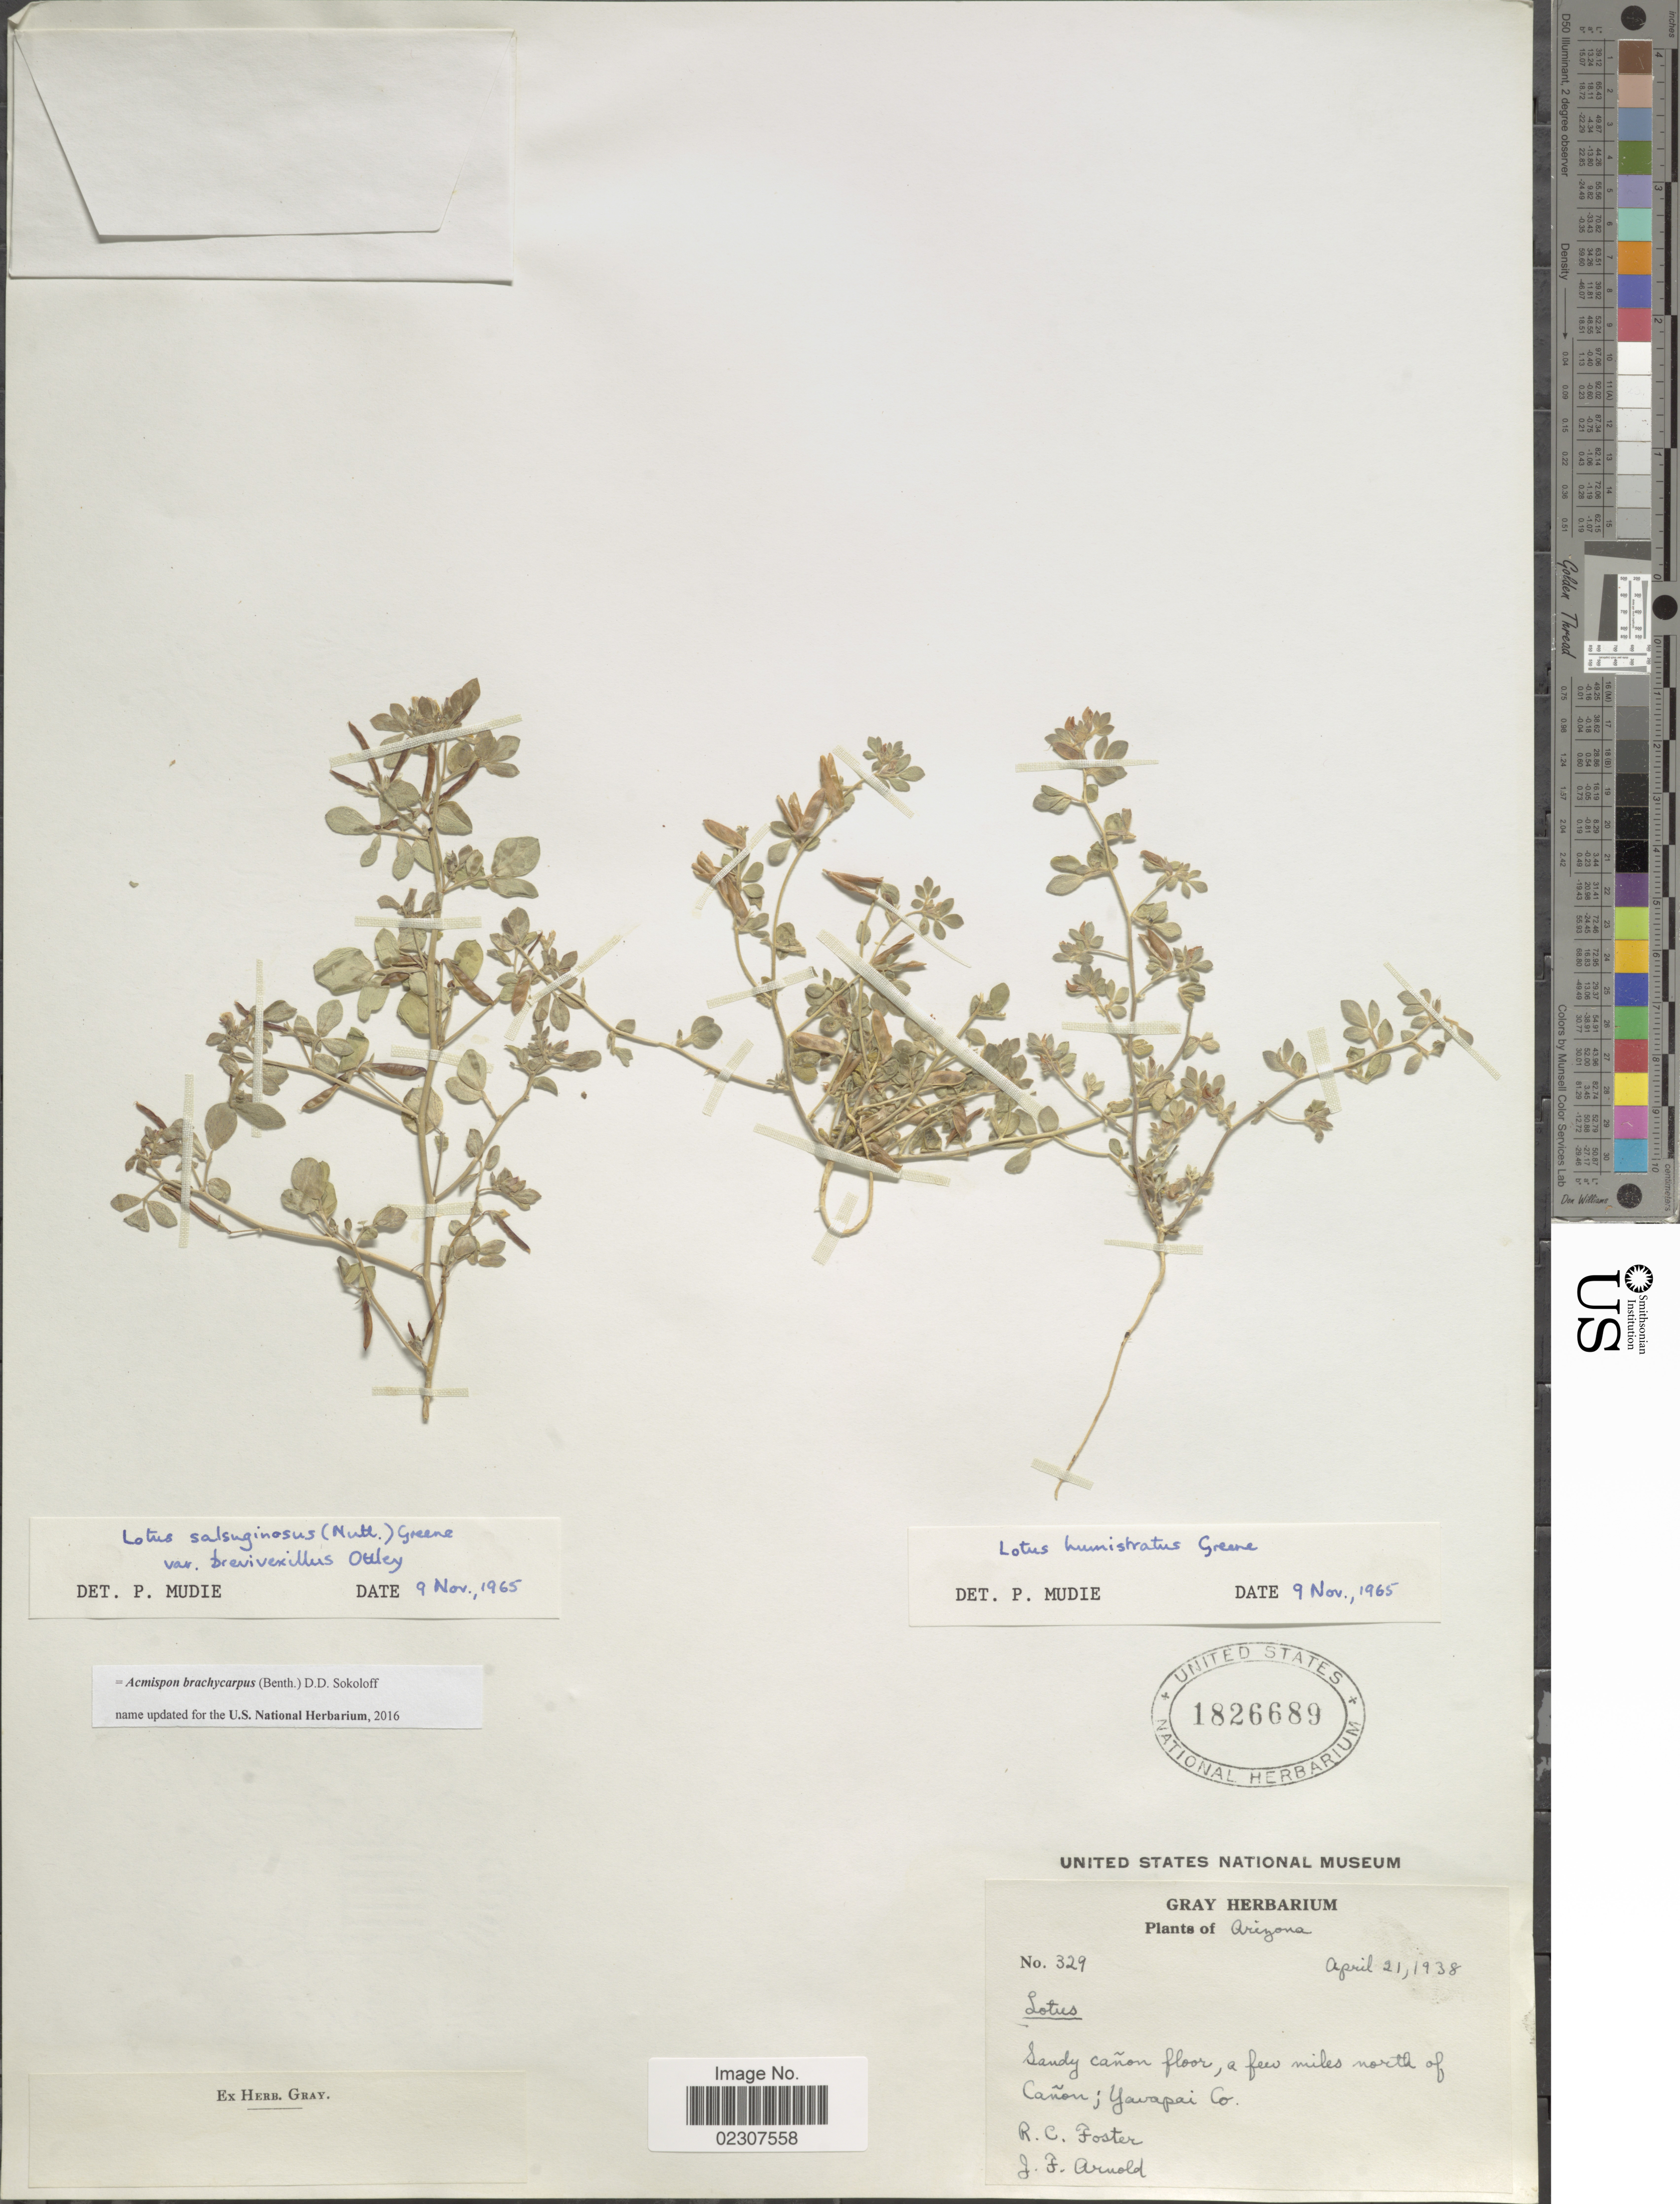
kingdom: Plantae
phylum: Tracheophyta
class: Magnoliopsida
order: Fabales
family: Fabaceae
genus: Acmispon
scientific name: Acmispon brachycarpus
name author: (Benth.) D.D. Sokoloff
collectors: R. C. Foster & J. F. Arnold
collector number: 329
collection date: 1938-04-21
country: United States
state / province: Arizona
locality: Sandy cañon floor, a few miles north of Cañon; Yavapai Co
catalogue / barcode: US 1826689